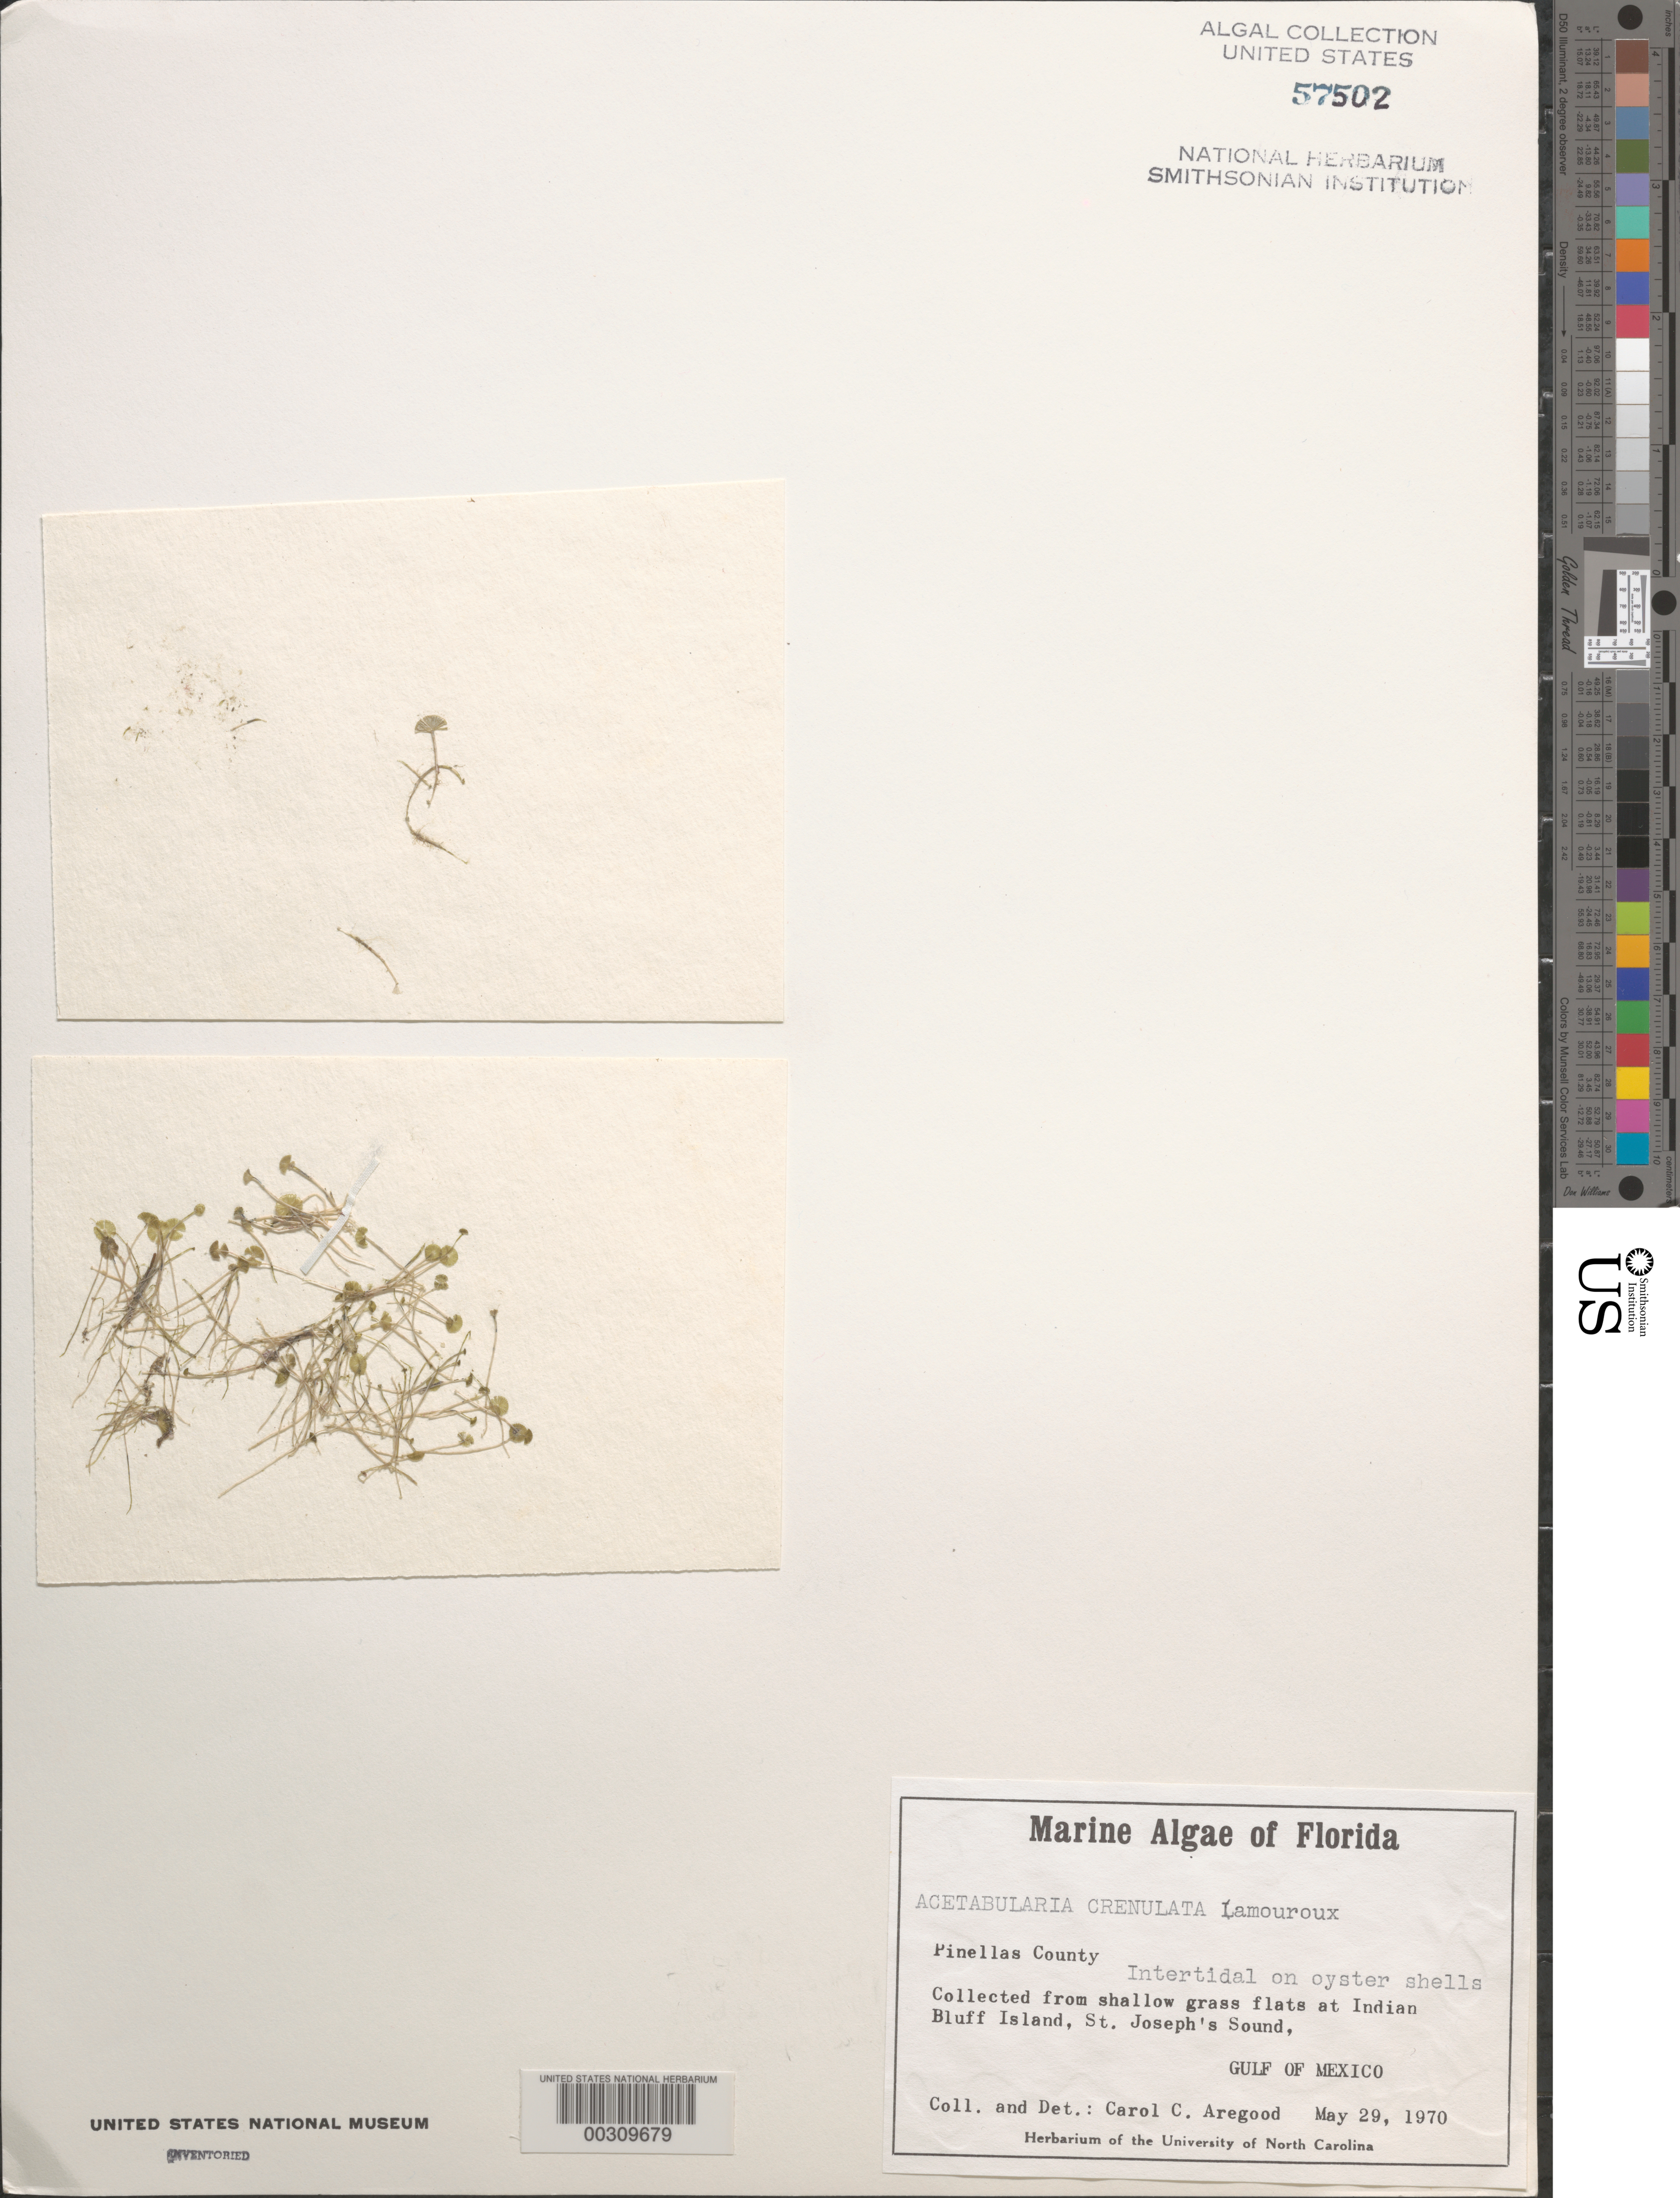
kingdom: Plantae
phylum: Chlorophyta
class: Ulvophyceae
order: Dasycladales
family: Polyphysaceae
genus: Acetabularia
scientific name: Acetabularia acetabulum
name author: J.V.Lamouroux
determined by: Aregood, C. C.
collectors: C. Aregood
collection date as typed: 29 May 1970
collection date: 1970-05-29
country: United States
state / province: Florida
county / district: Pinellas County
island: Indian Bluff Island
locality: St. Joseph Sound, Gulf of Mexico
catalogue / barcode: US 57502